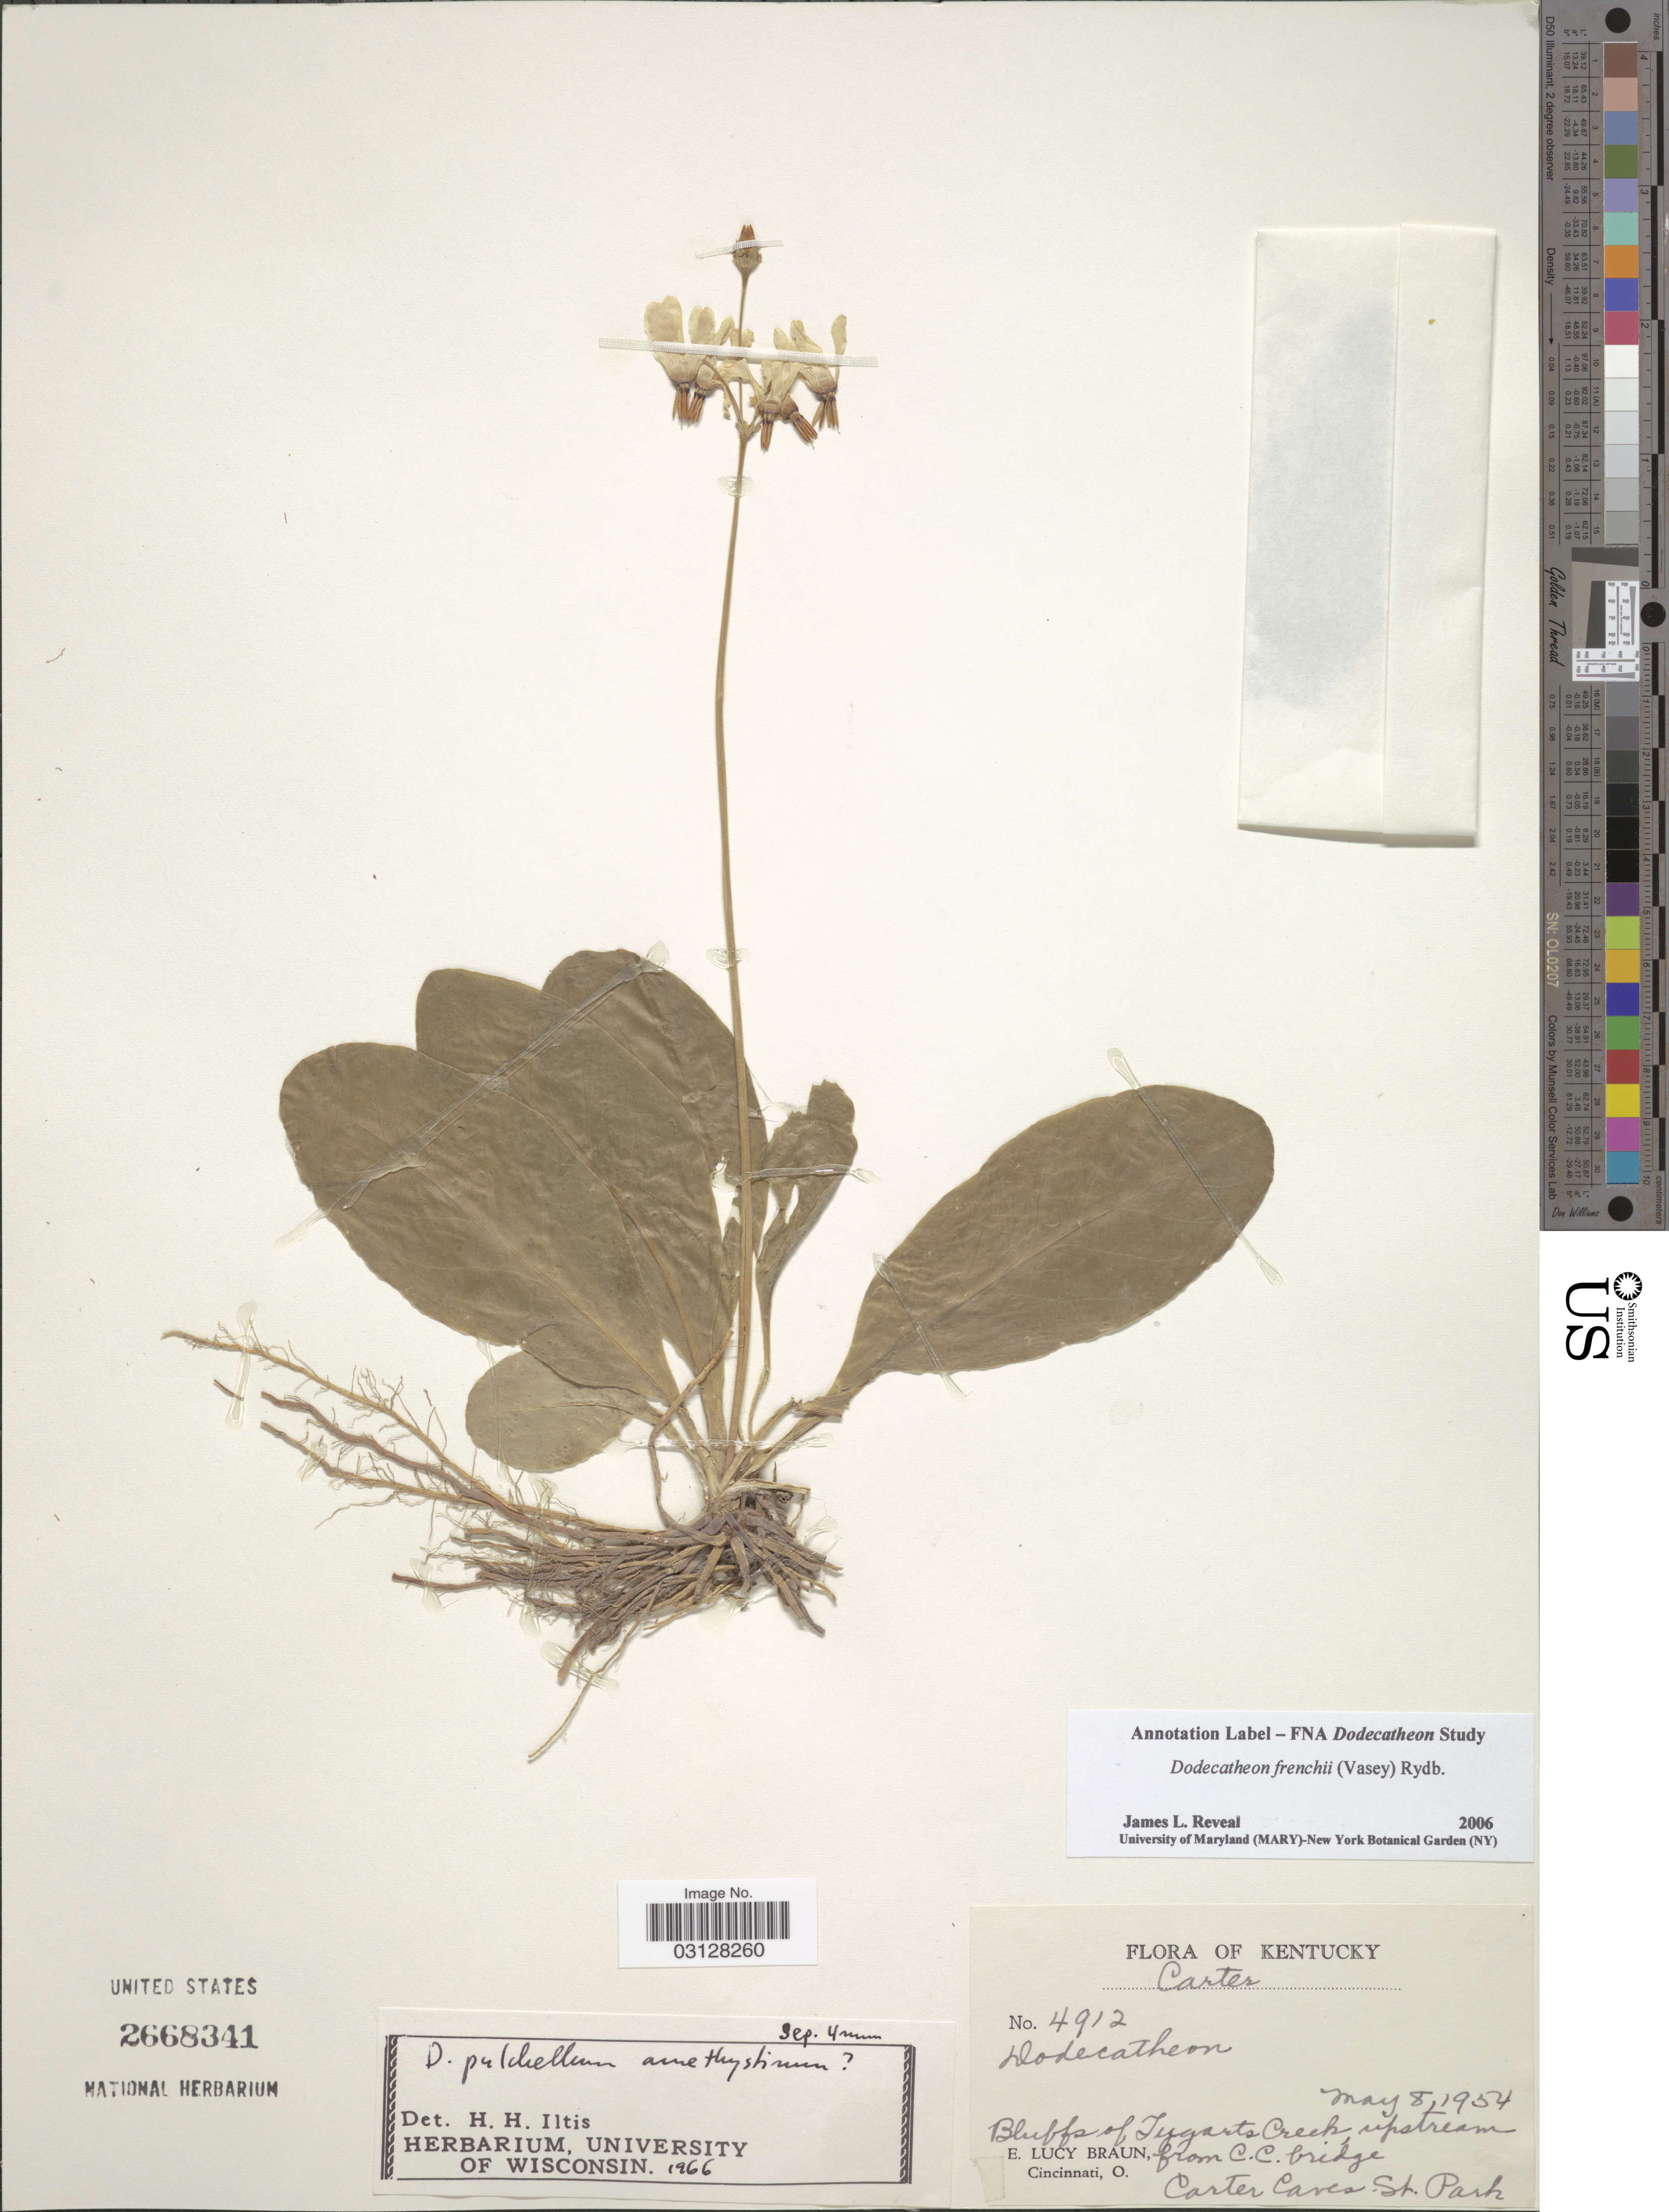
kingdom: Plantae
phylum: Tracheophyta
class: Magnoliopsida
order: Ericales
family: Primulaceae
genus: Dodecatheon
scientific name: Dodecatheon frenchii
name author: (Vasey) Rydb.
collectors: E. L. Braun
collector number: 4912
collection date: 1954-05-08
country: United States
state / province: Kentucky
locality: Carter. Bluffs of Tygarts Creek upstream from C.C. bridge. Carter Caves St. Park.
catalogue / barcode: US 2668341